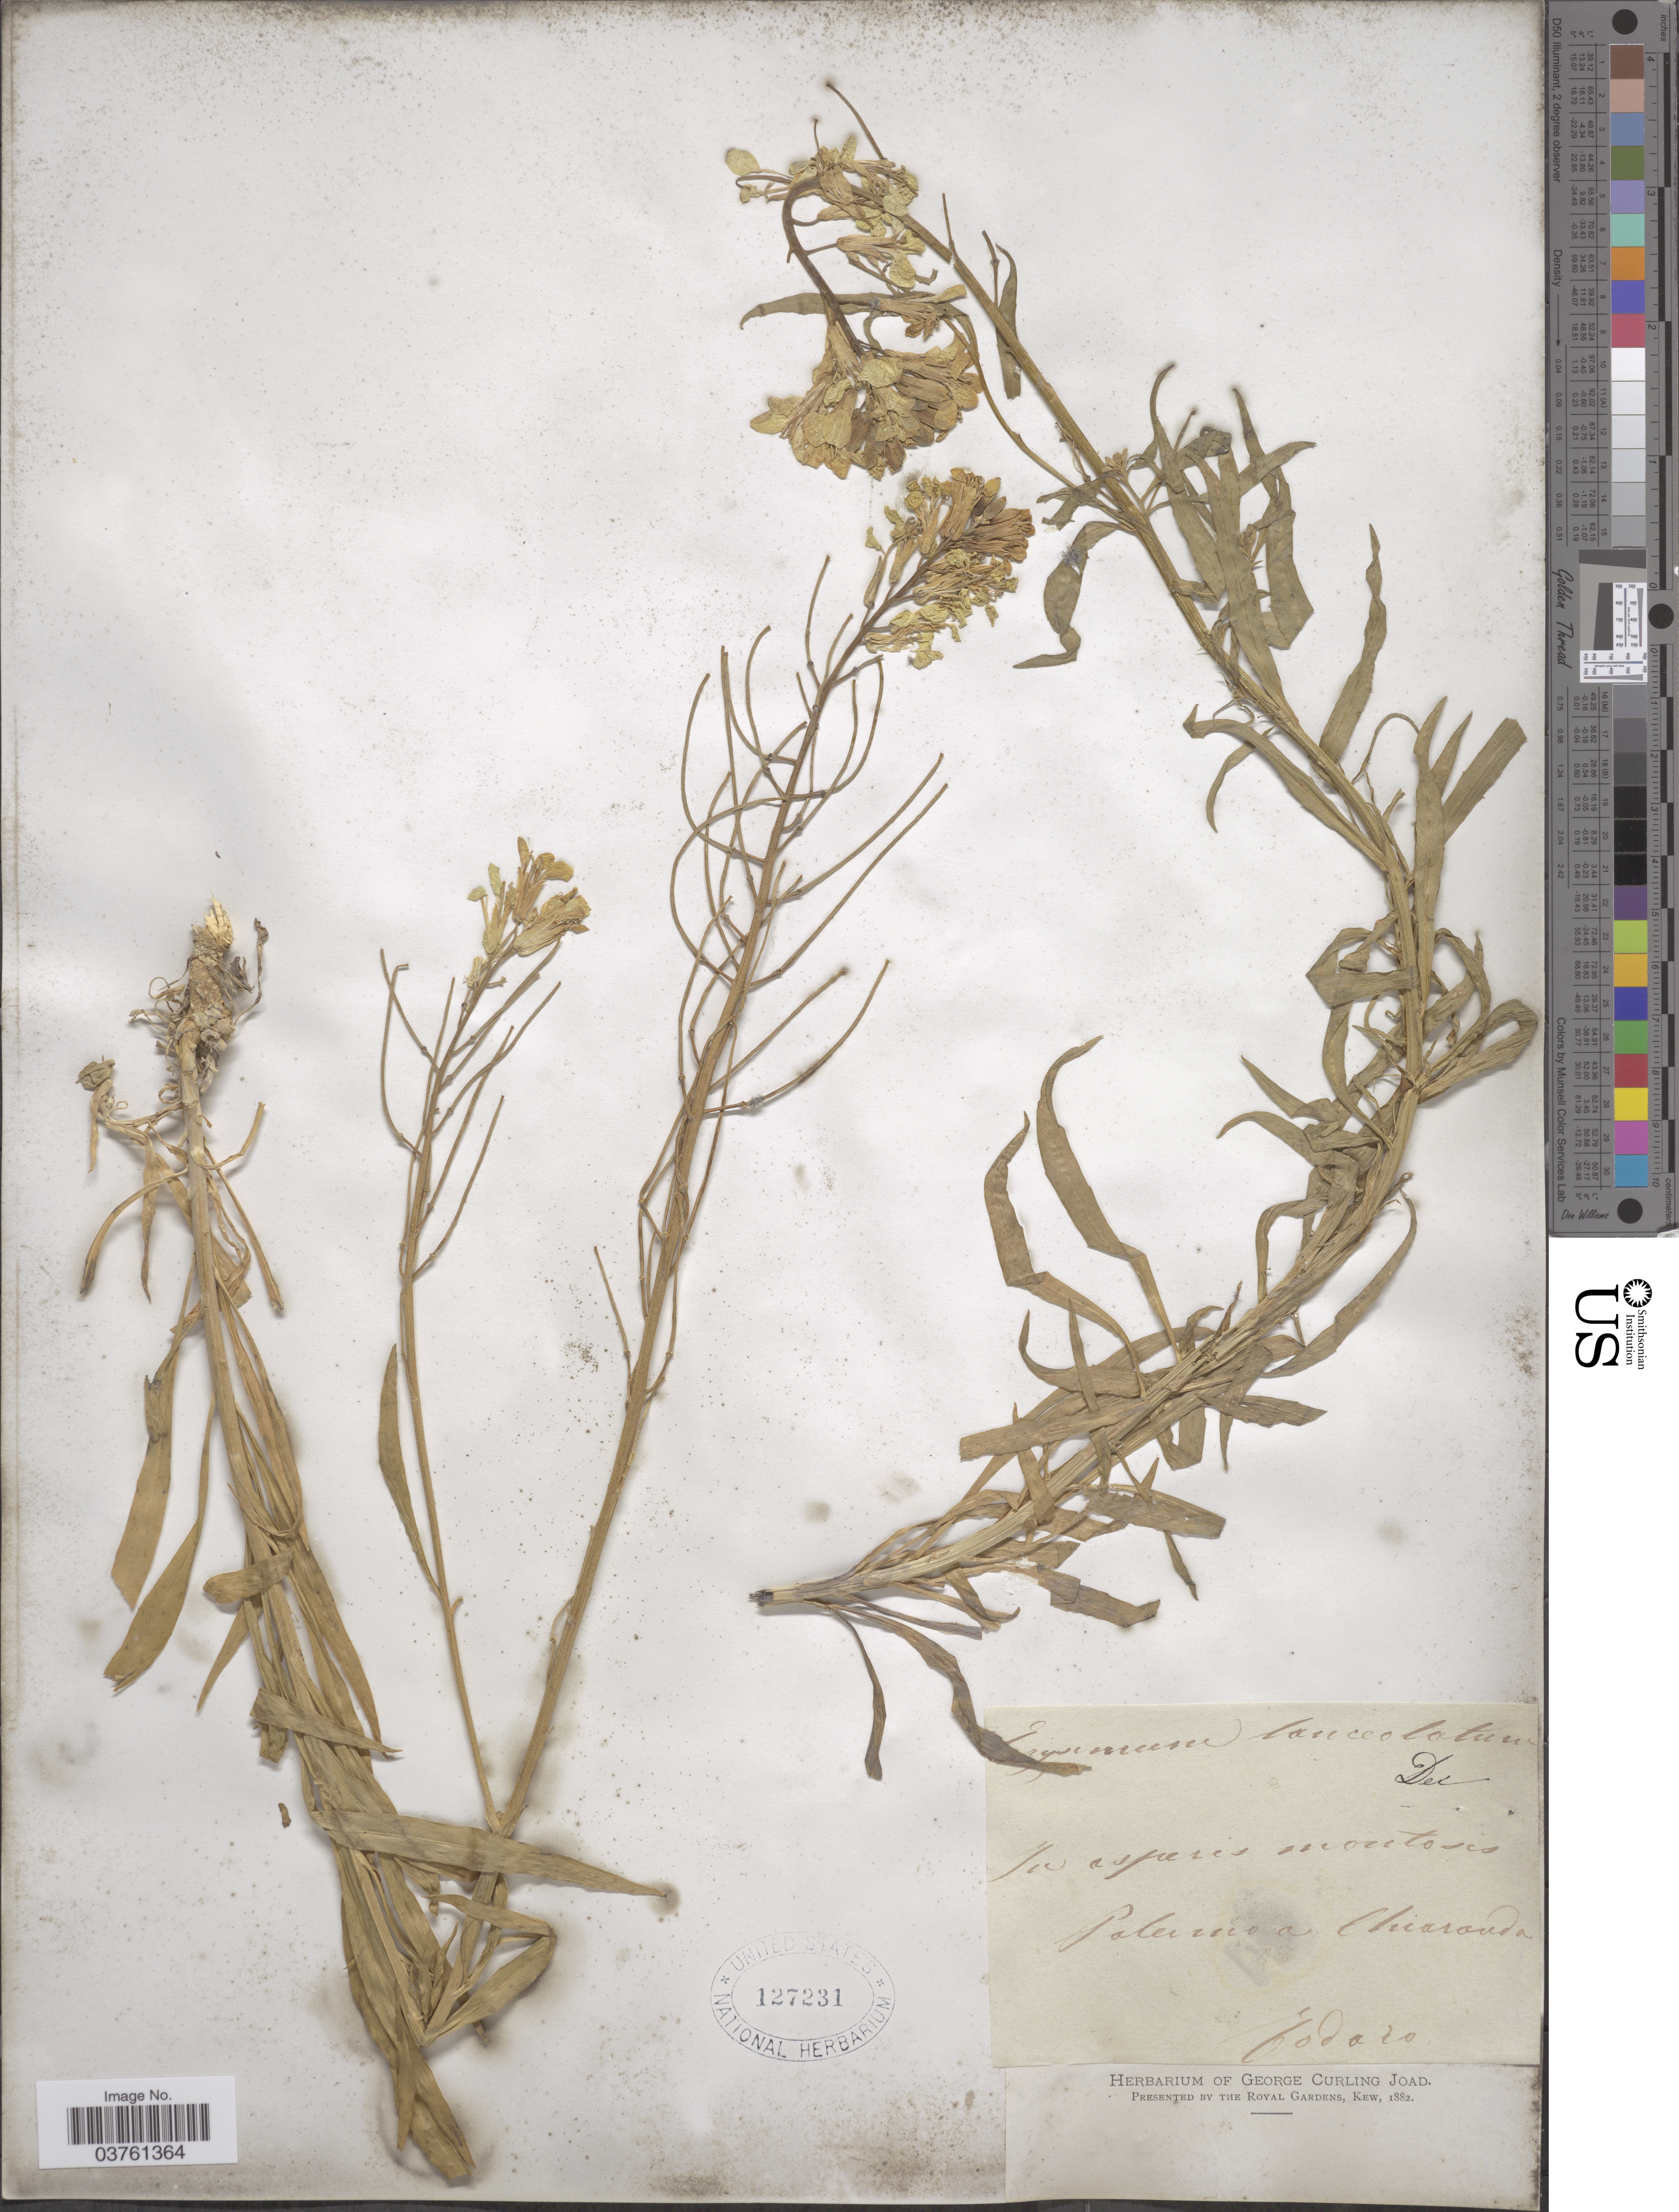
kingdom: Plantae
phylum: Tracheophyta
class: Magnoliopsida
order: Brassicales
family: Brassicaceae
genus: Erysimum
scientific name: Erysimum lanceolatum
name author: W.T. Aiton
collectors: Todaro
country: Italy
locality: In aspares montosis Palermo a Chiaranda. [interpreted]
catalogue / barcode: US 127231